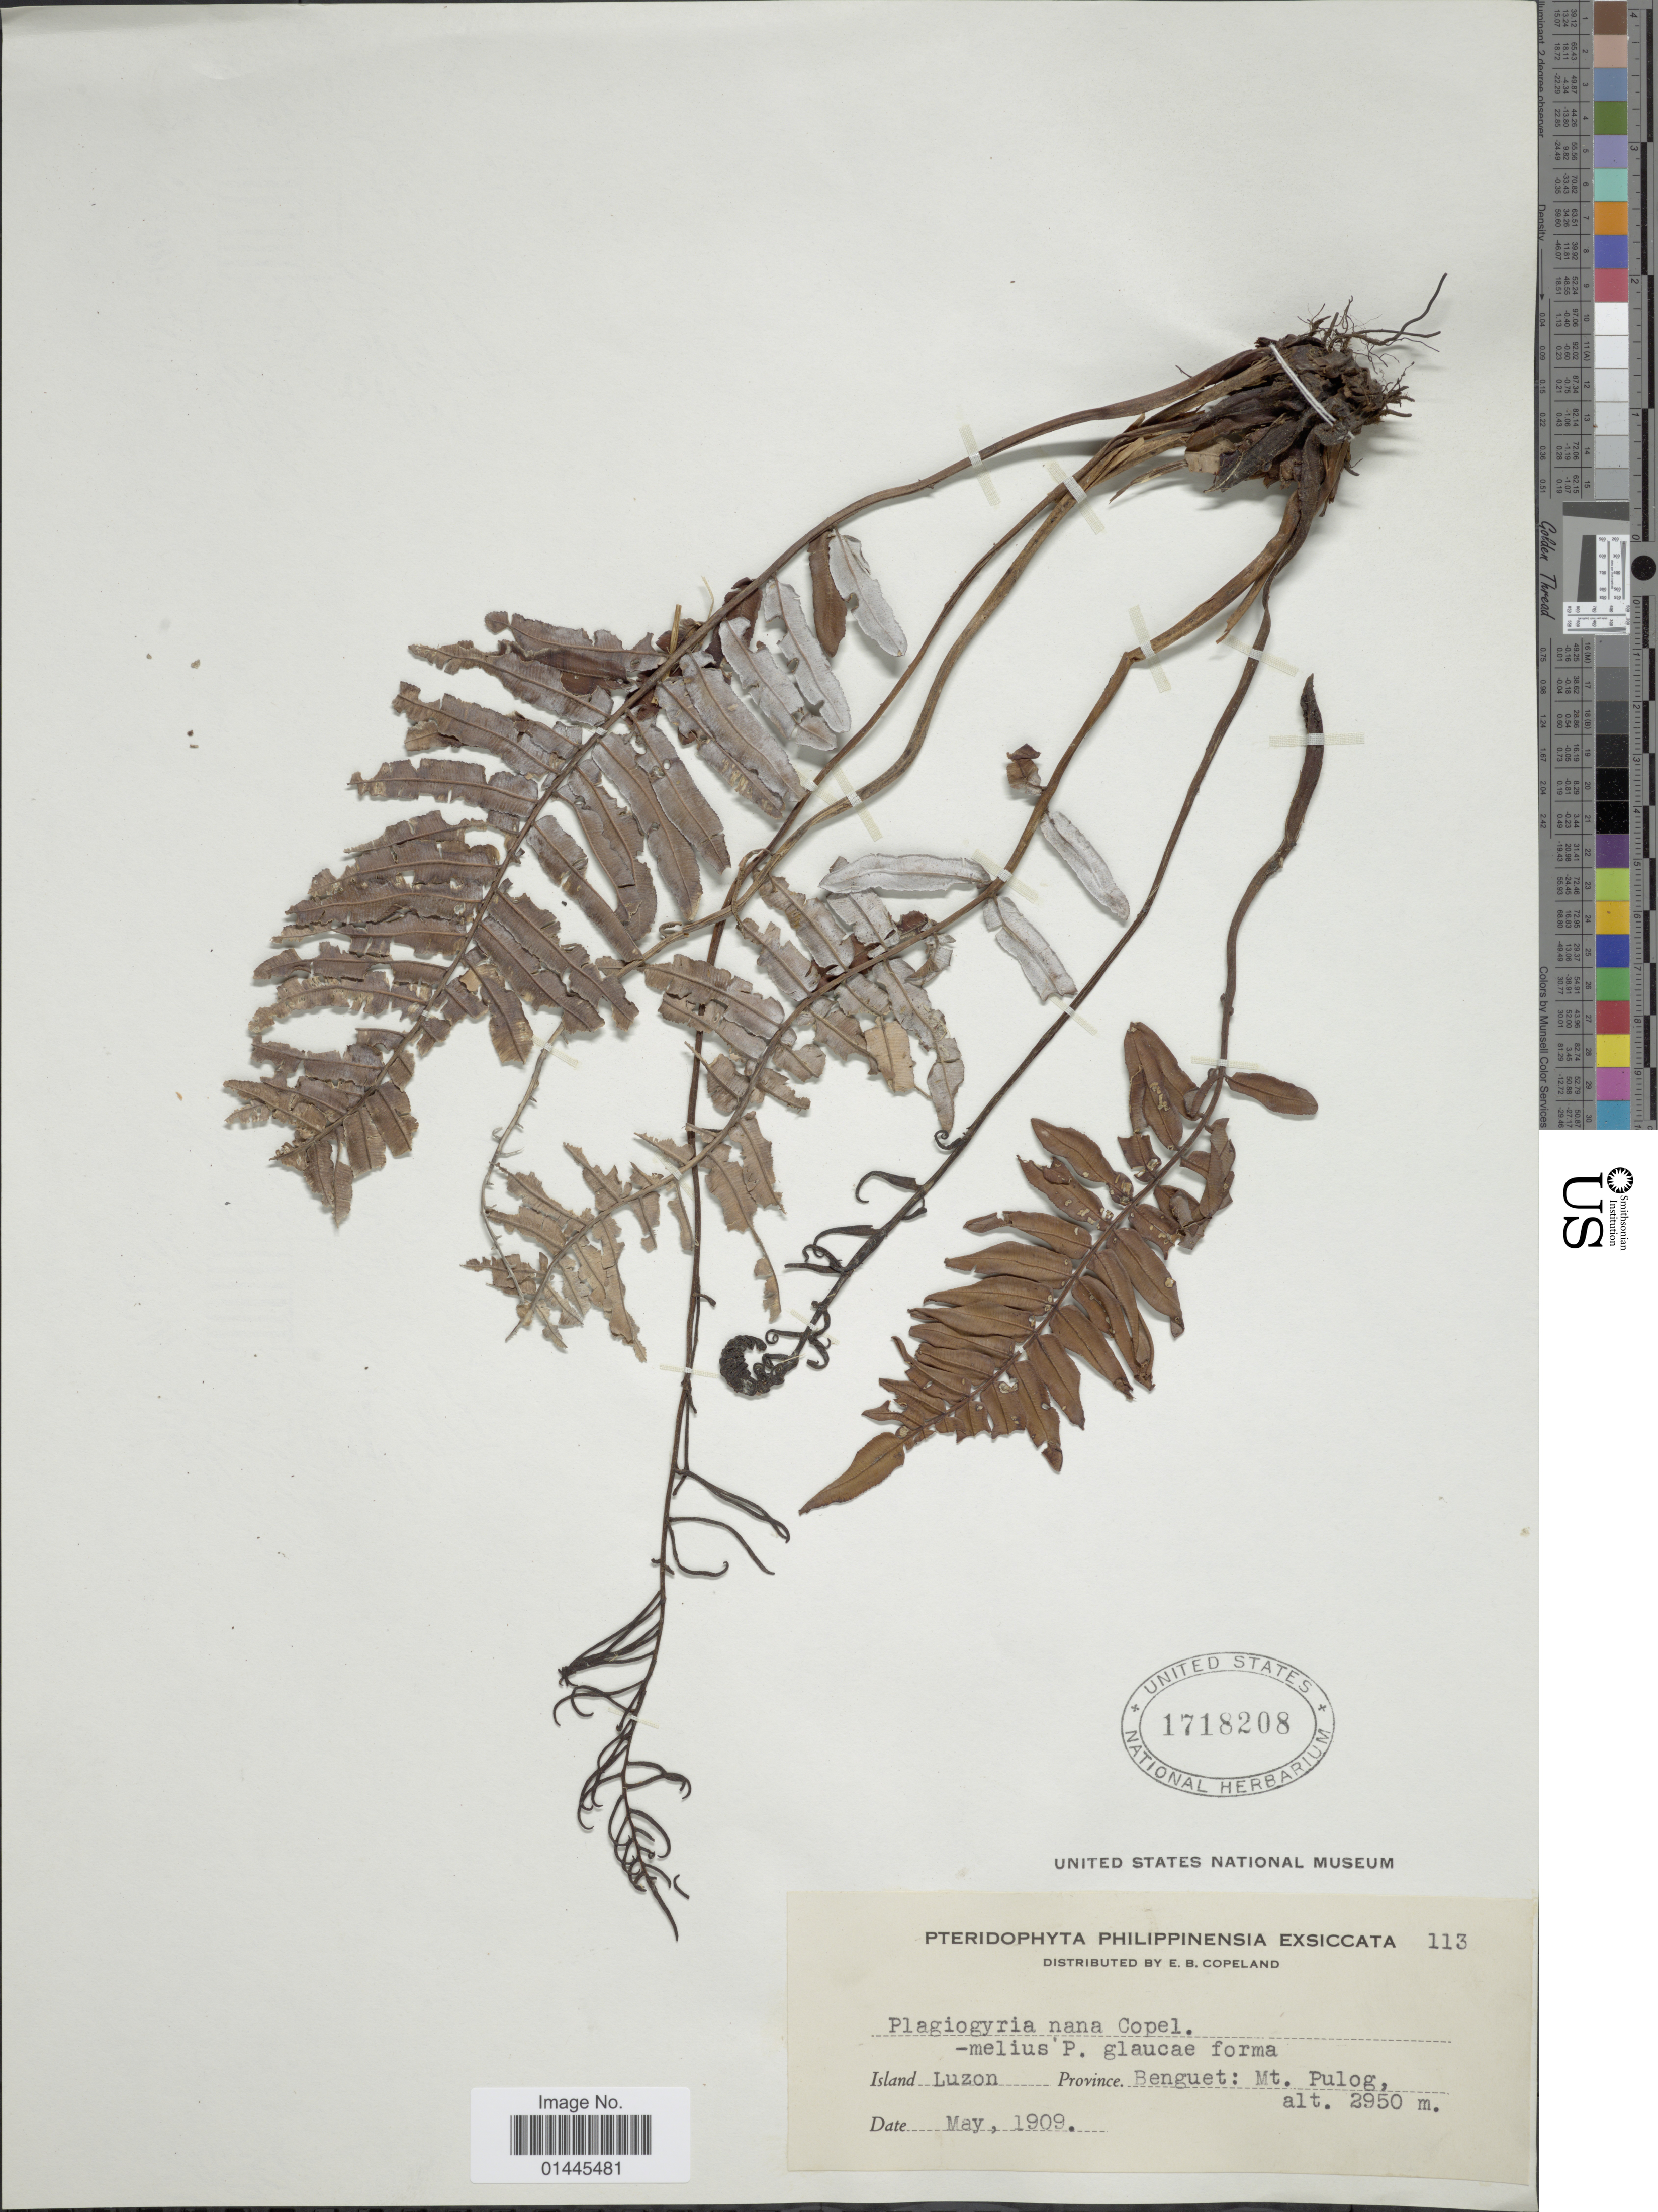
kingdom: Plantae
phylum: Tracheophyta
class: Polypodiopsida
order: Cyatheales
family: Plagiogyriaceae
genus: Plagiogyria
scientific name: Plagiogyria nana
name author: Copel.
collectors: E. B. Copeland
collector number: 113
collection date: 1909-05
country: Philippines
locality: Island Luzon, Province Benguet: Mt. Pulog.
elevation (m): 2950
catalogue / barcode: US 1718208